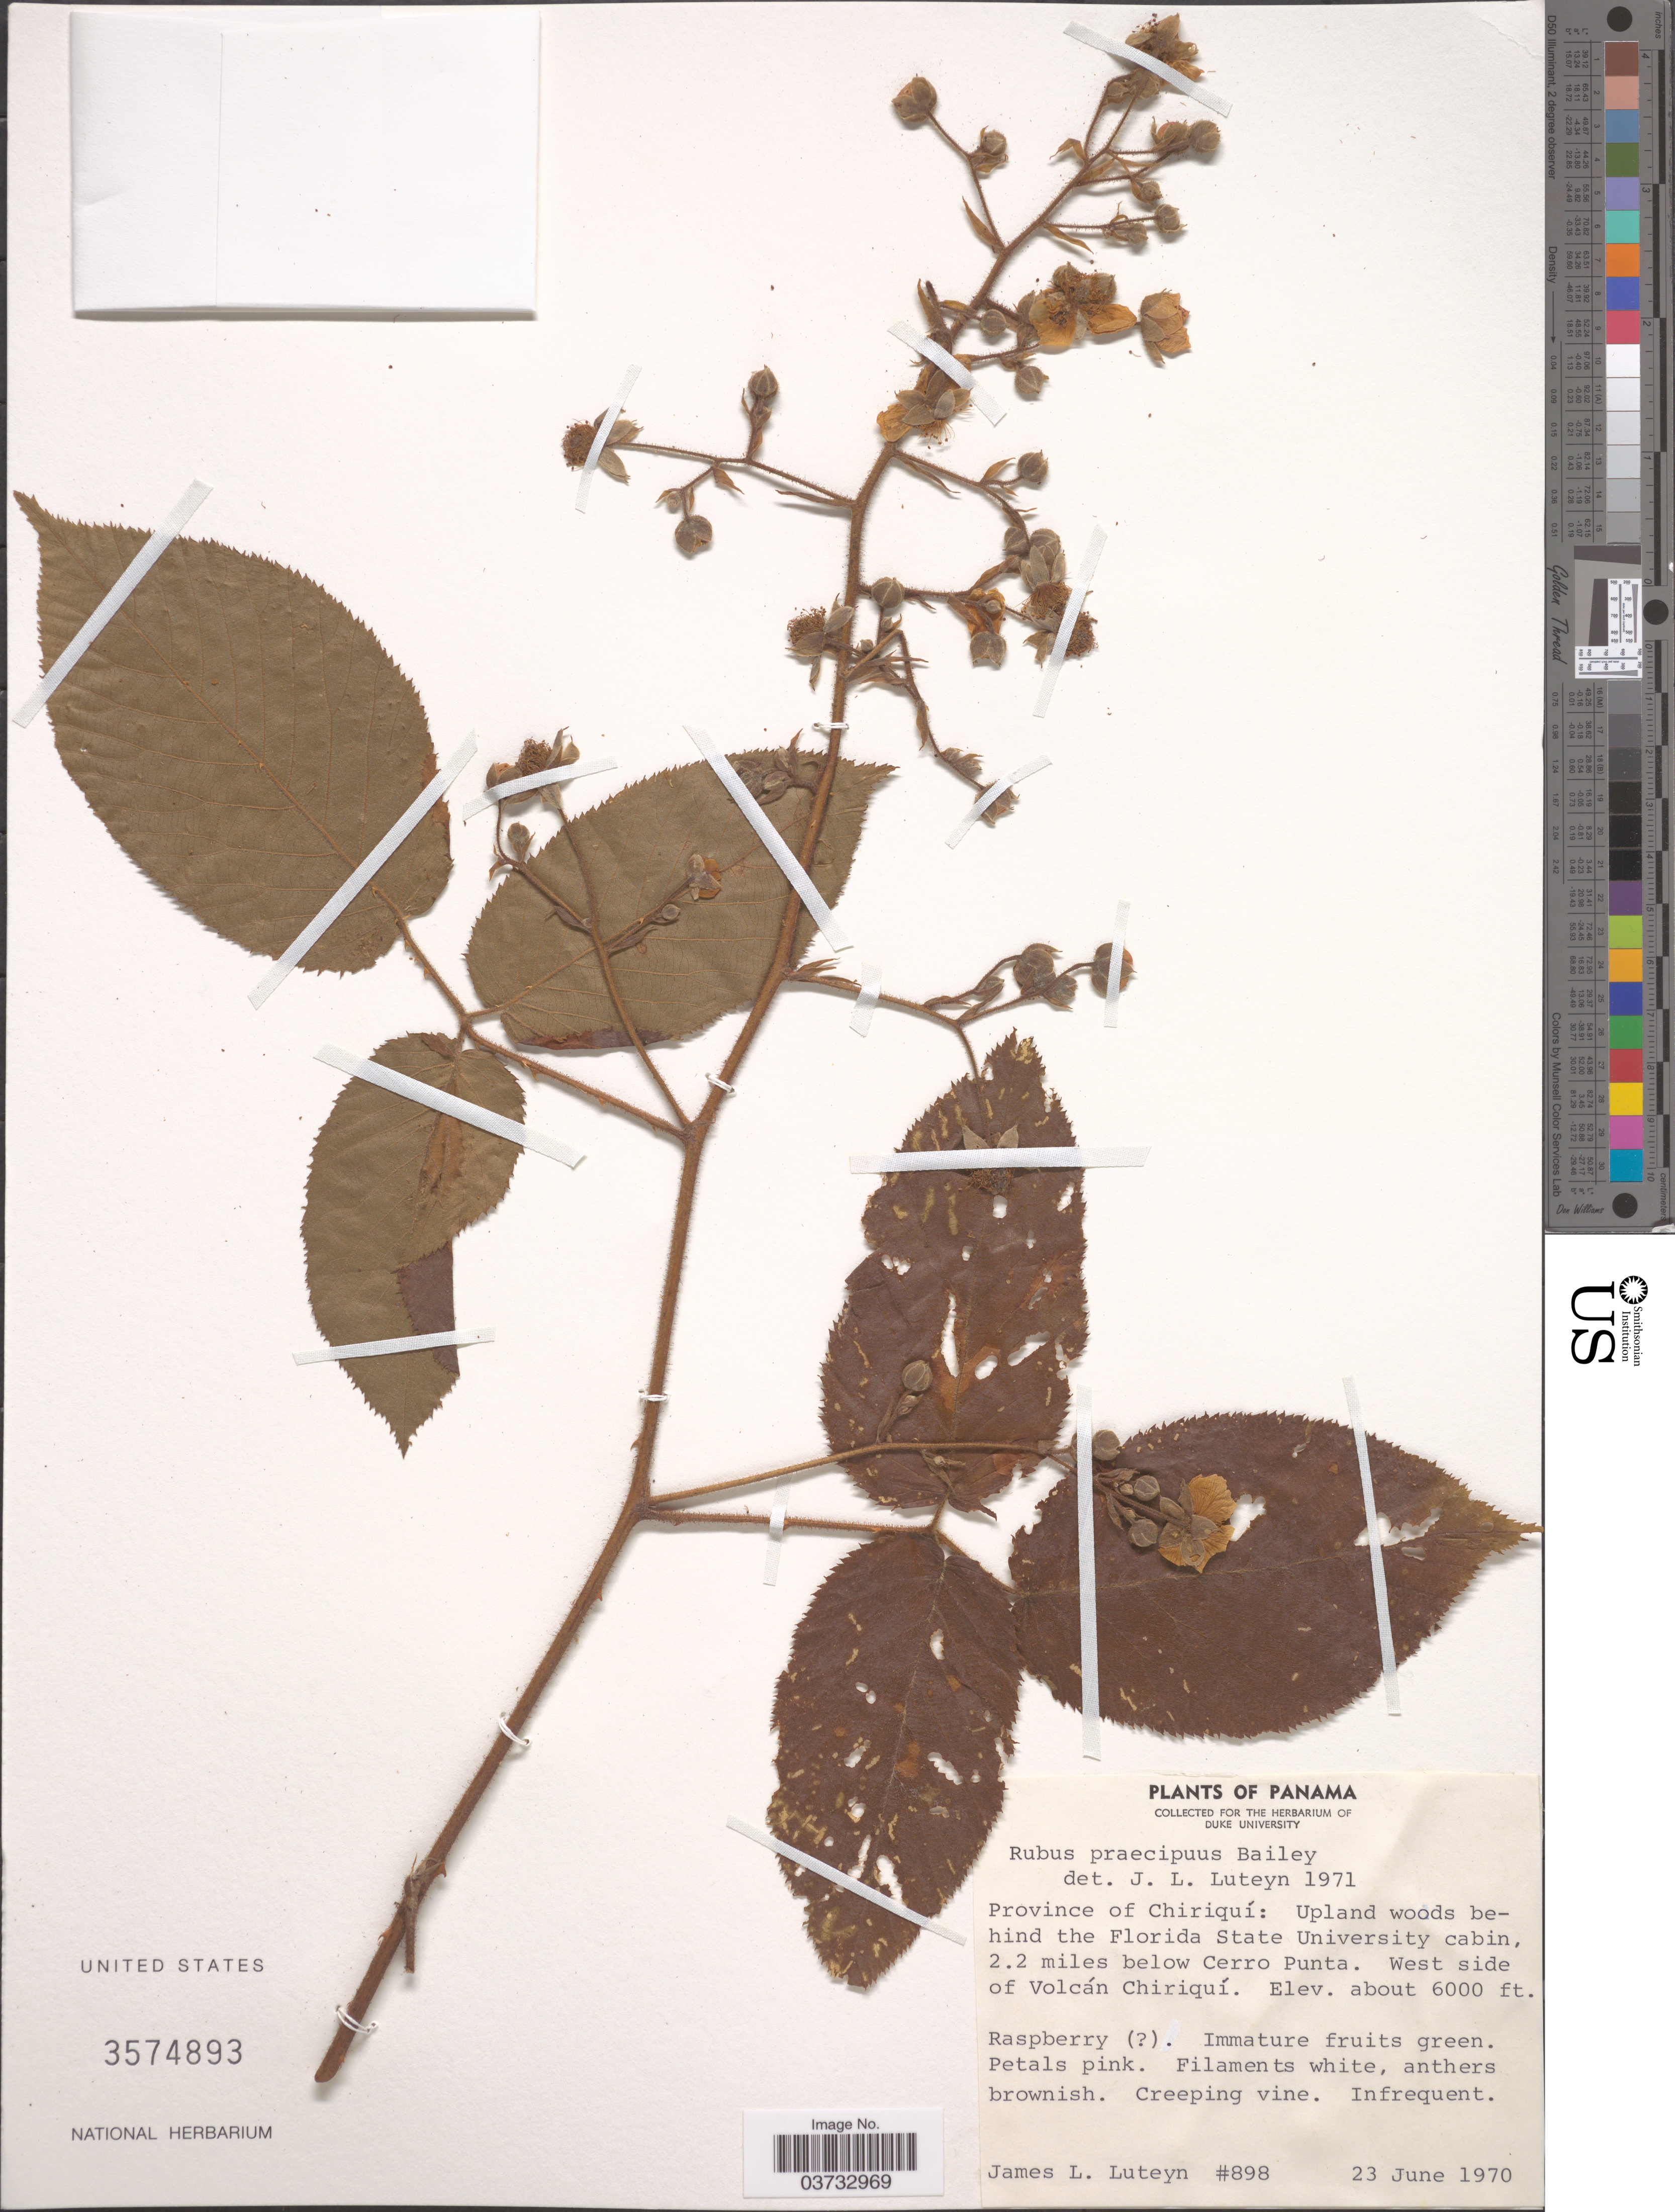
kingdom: Plantae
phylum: Tracheophyta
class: Magnoliopsida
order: Rosales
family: Rosaceae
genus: Rubus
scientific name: Rubus praecipuus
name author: L.H. Bailey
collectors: J. L. Luteyn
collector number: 898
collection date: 1970-06-23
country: Panama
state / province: Chiriqui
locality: Province of Chiriquí: Upland woods behind the Florida State University cabin, 2.2 miles below Cerro Punta. West side of Volcán Chiriquí.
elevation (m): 1829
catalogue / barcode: US 3574893